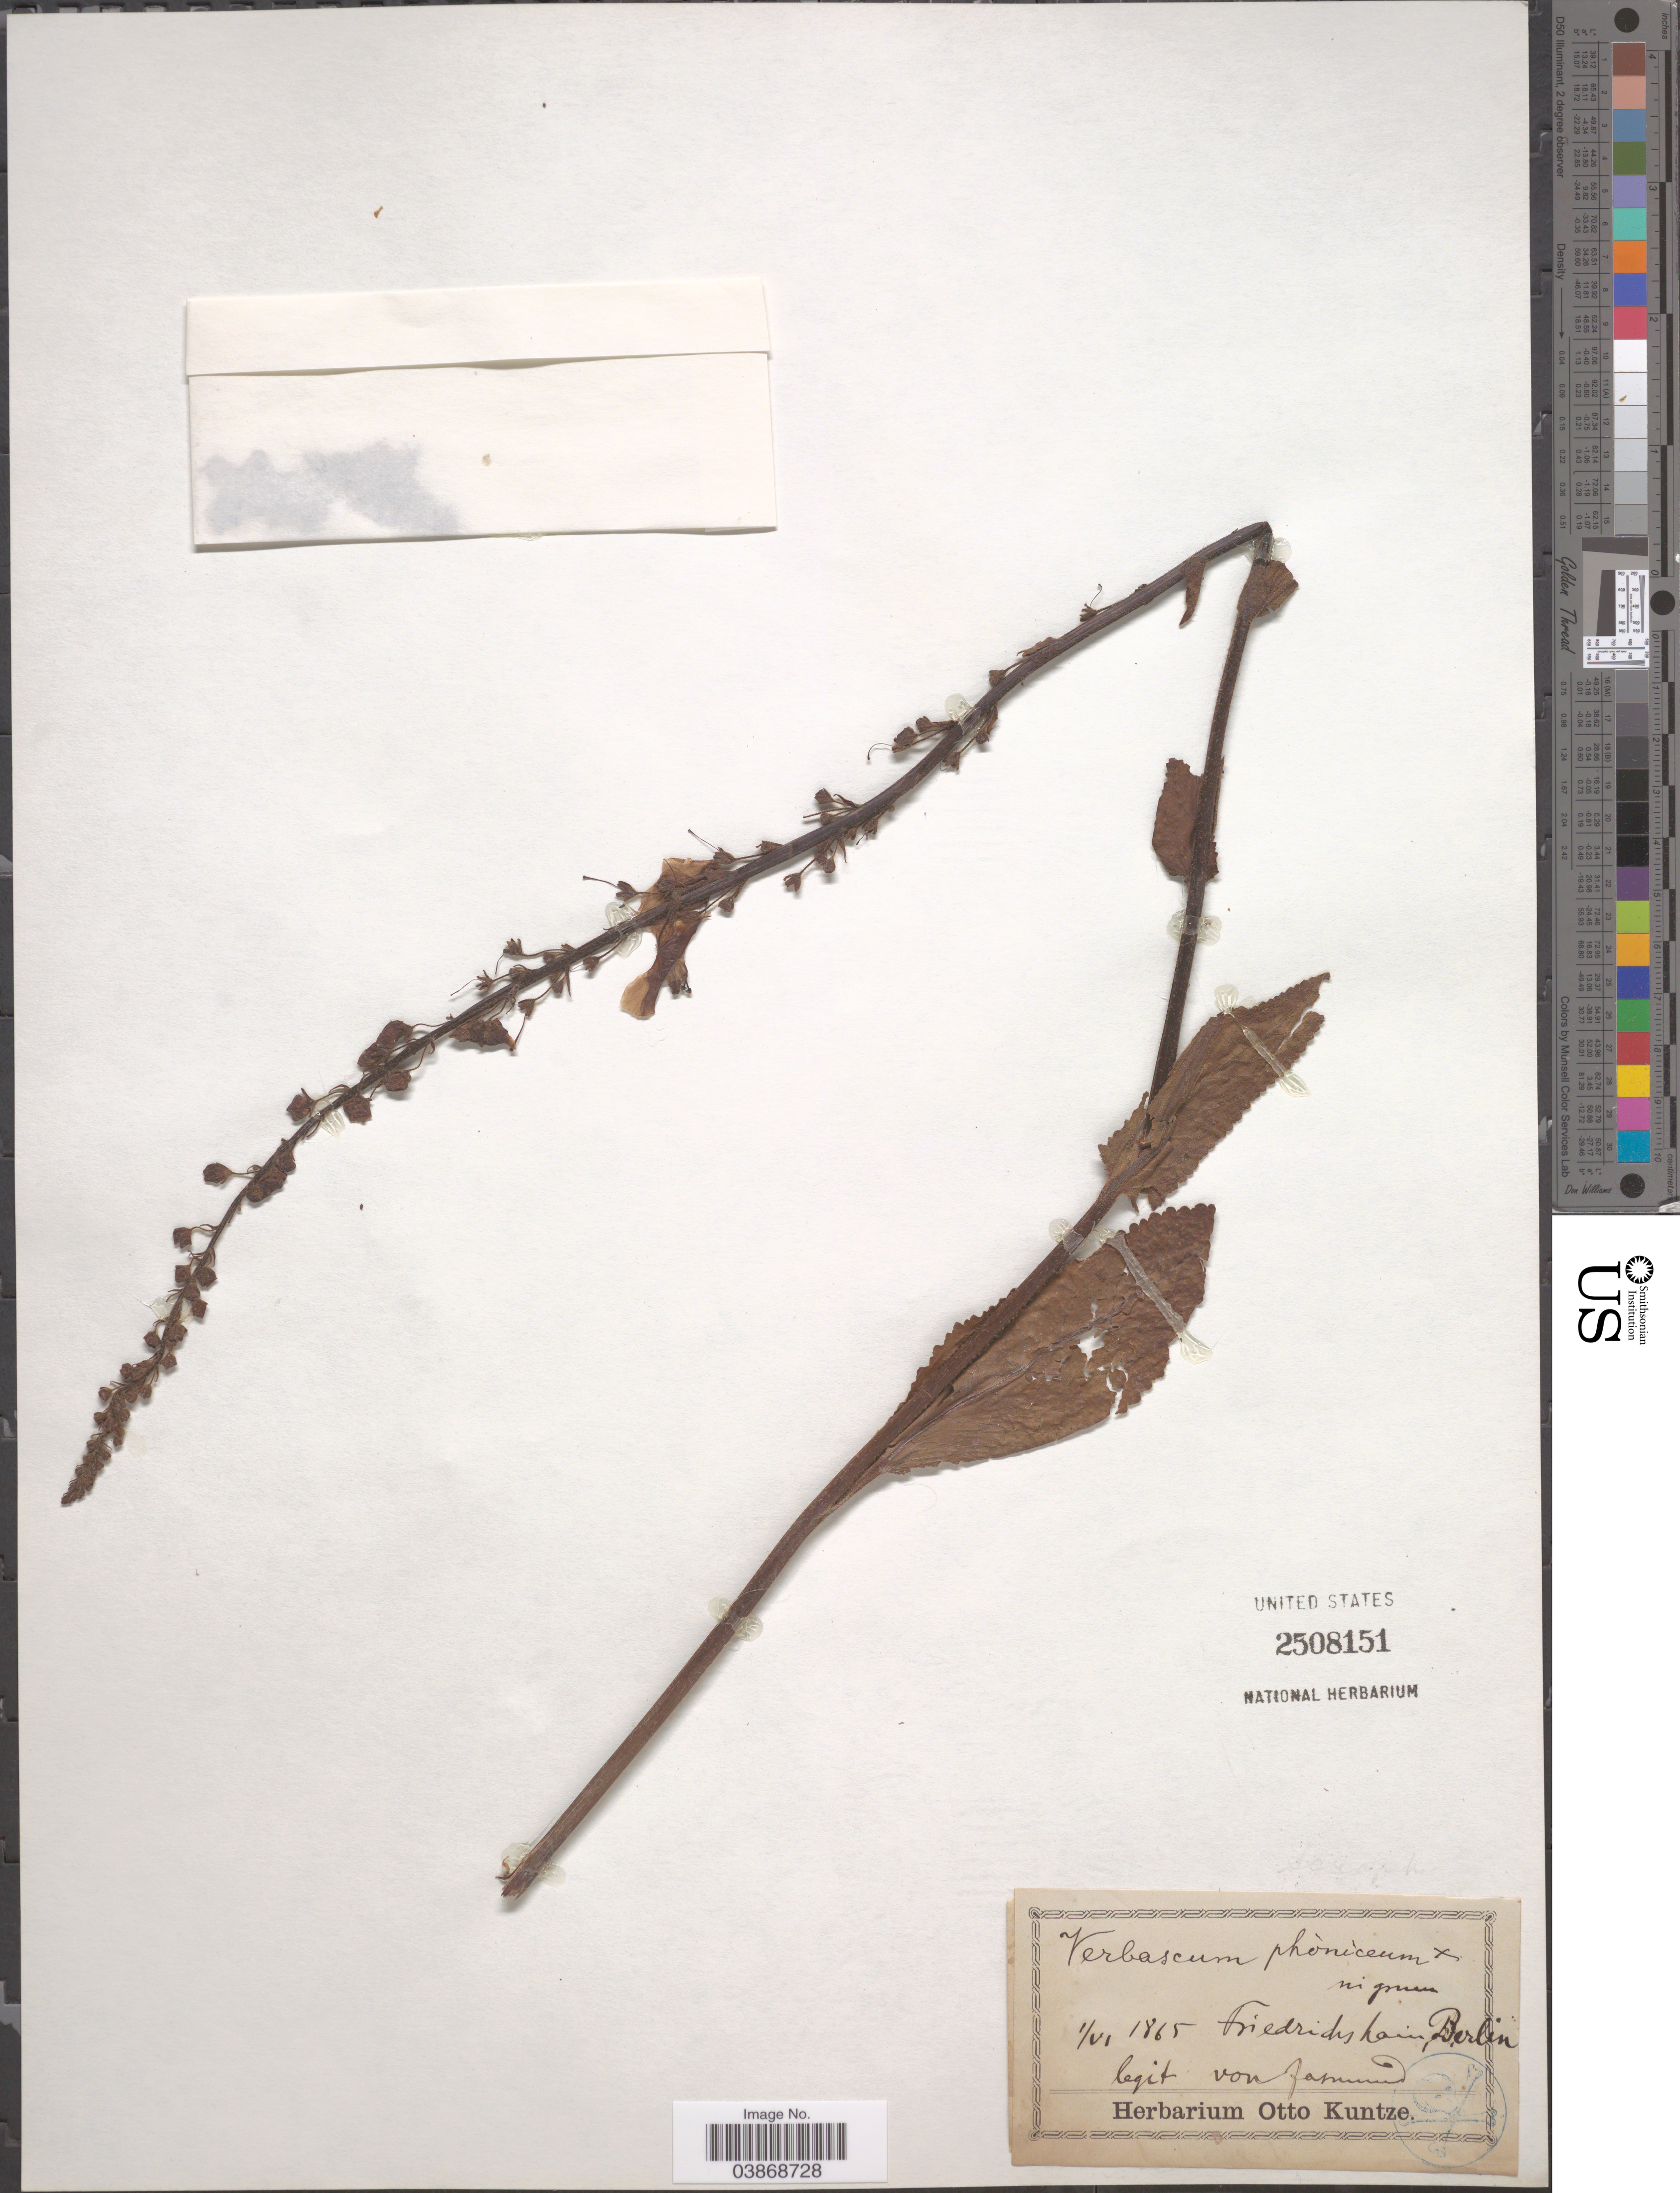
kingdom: Plantae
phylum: Tracheophyta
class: Magnoliopsida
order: Lamiales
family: Scrophulariaceae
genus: Verbascum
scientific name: Verbascum phoeniceum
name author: L.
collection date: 1865-06-01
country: Germany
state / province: Berlin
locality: Friedrichshain.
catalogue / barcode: US 2508151